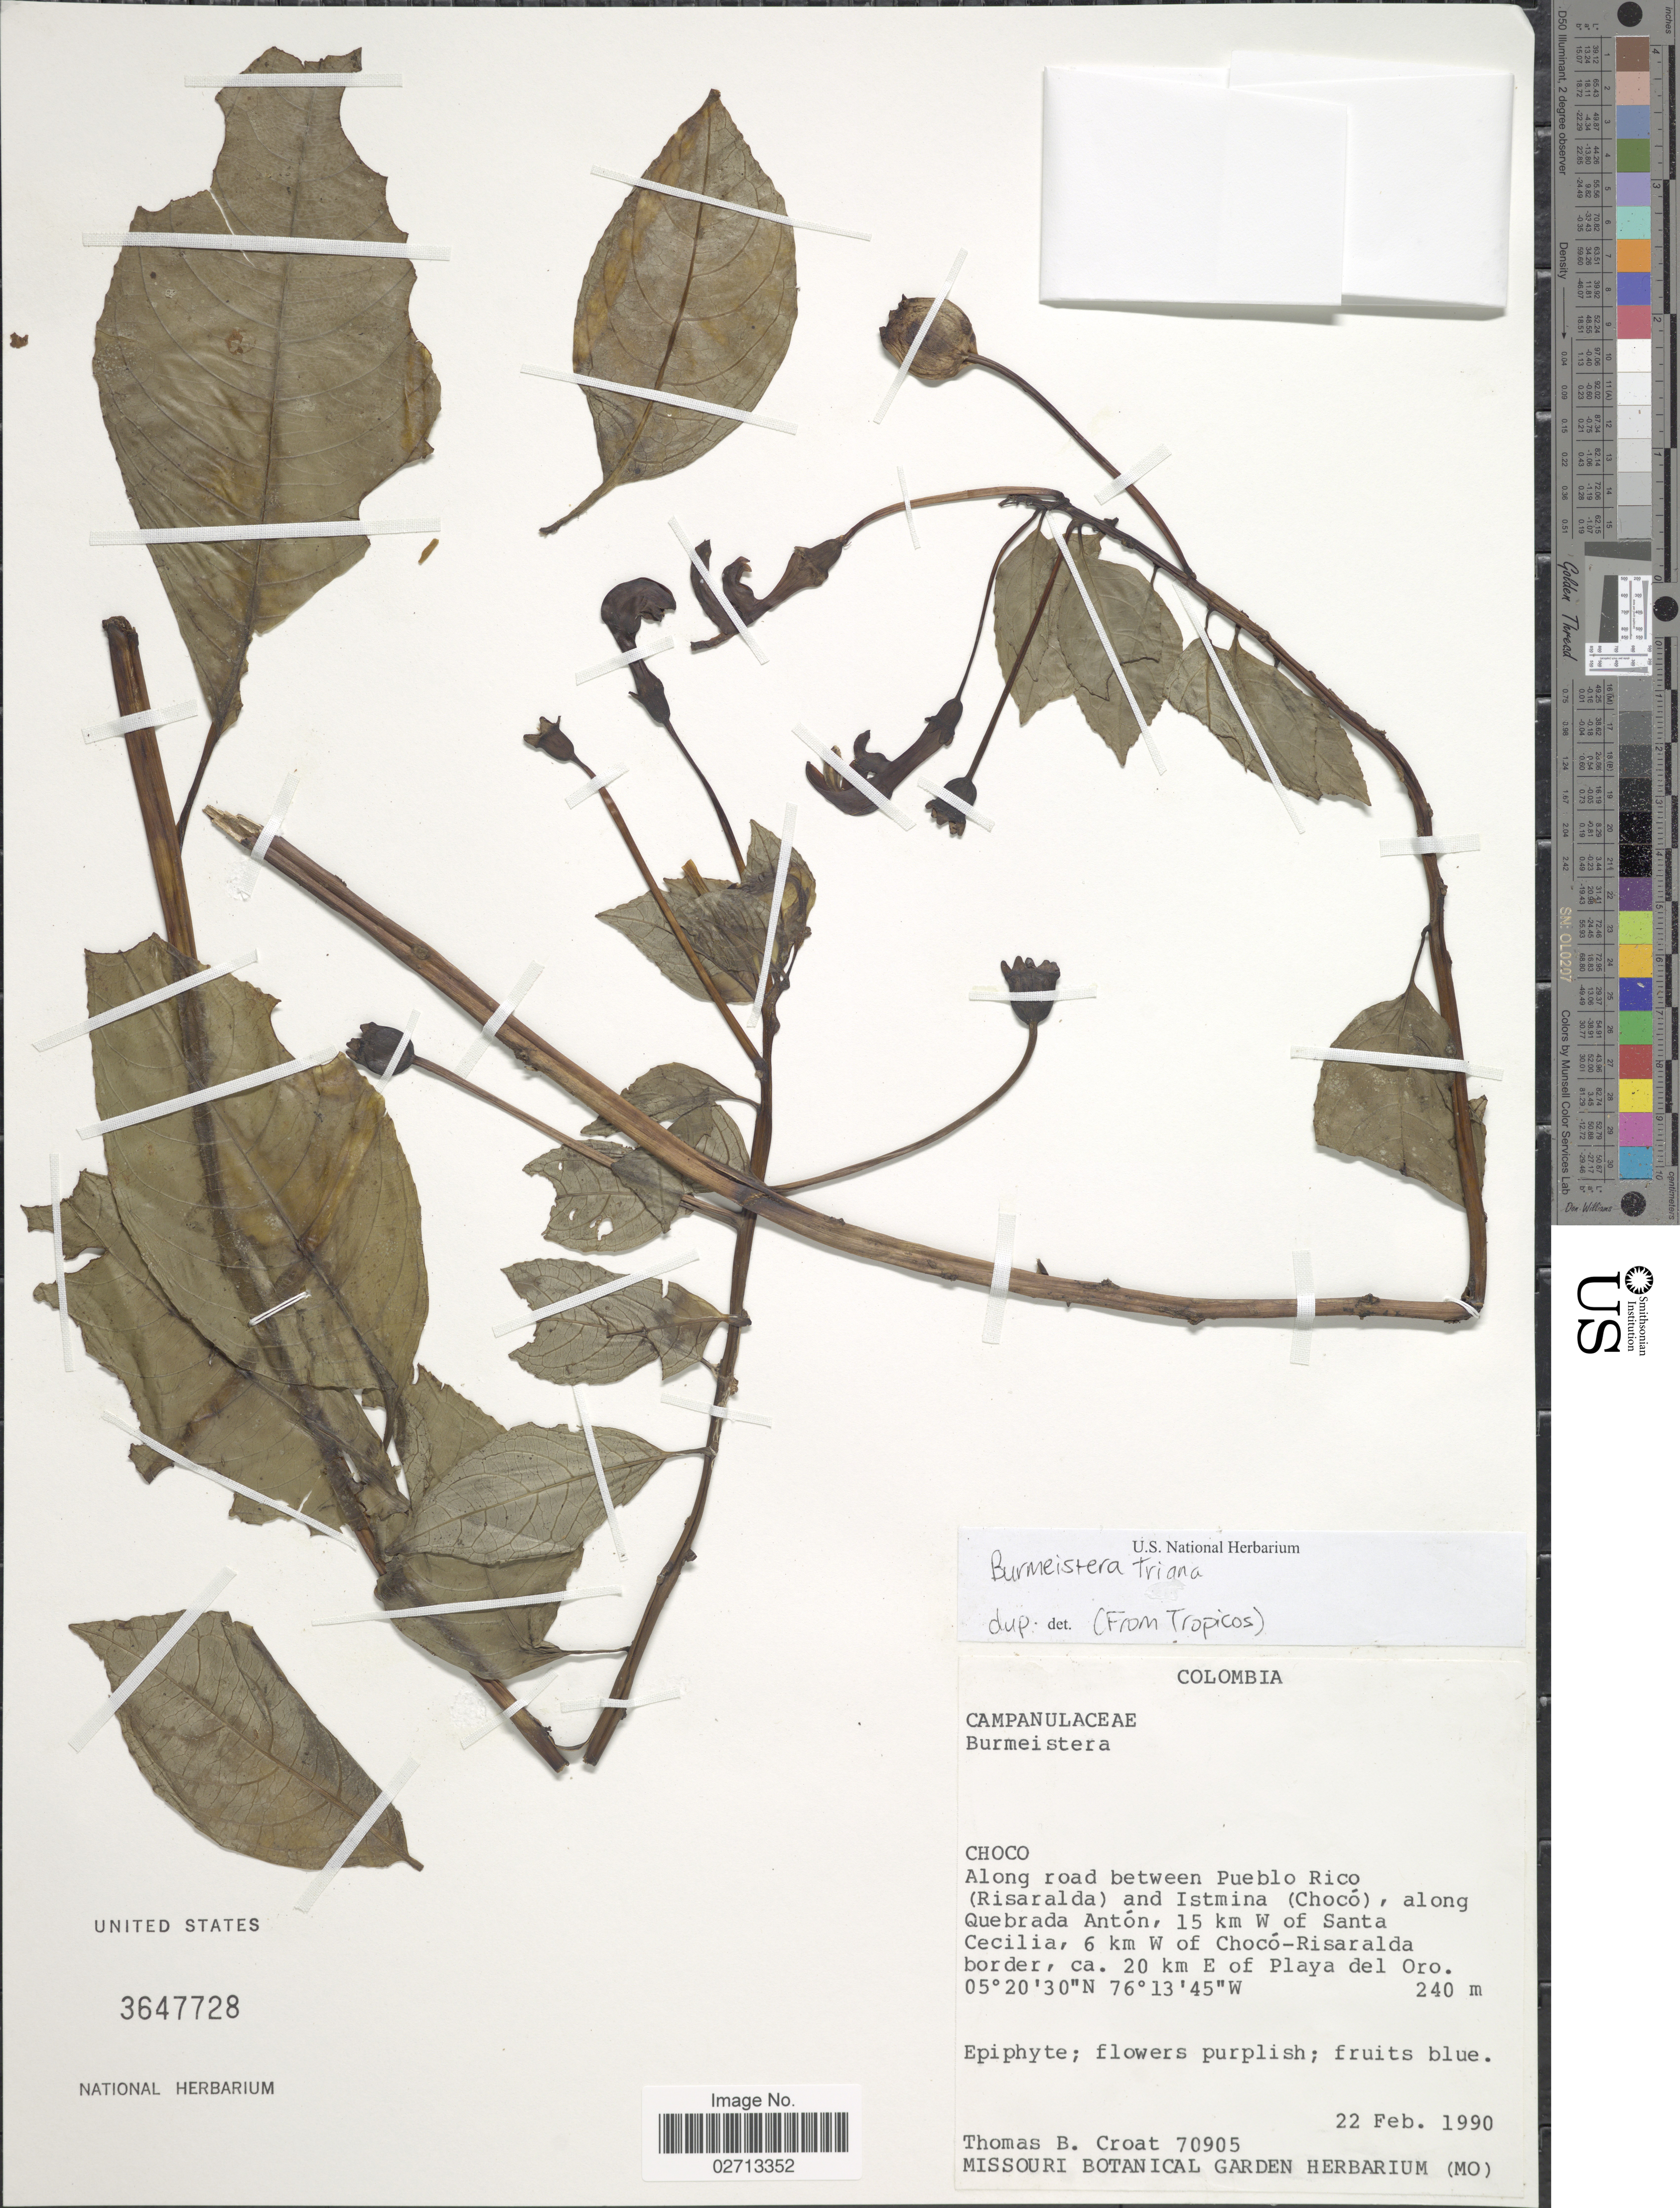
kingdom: Plantae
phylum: Tracheophyta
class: Magnoliopsida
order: Asterales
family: Campanulaceae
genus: Burmeistera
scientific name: Burmeistera sp.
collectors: T. B. Croat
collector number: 70905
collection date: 1990-02-22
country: Colombia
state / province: Chocó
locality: Along road between Pueblo Rico (Risaralda) and Istmina (Chocó), along Quebrada Antón, 15 km W of Santa Cecilia, 6 km W of Chocó-Risaralda border, ca. 20 km E of Playa del Oro.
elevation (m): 240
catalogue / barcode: US 3647728